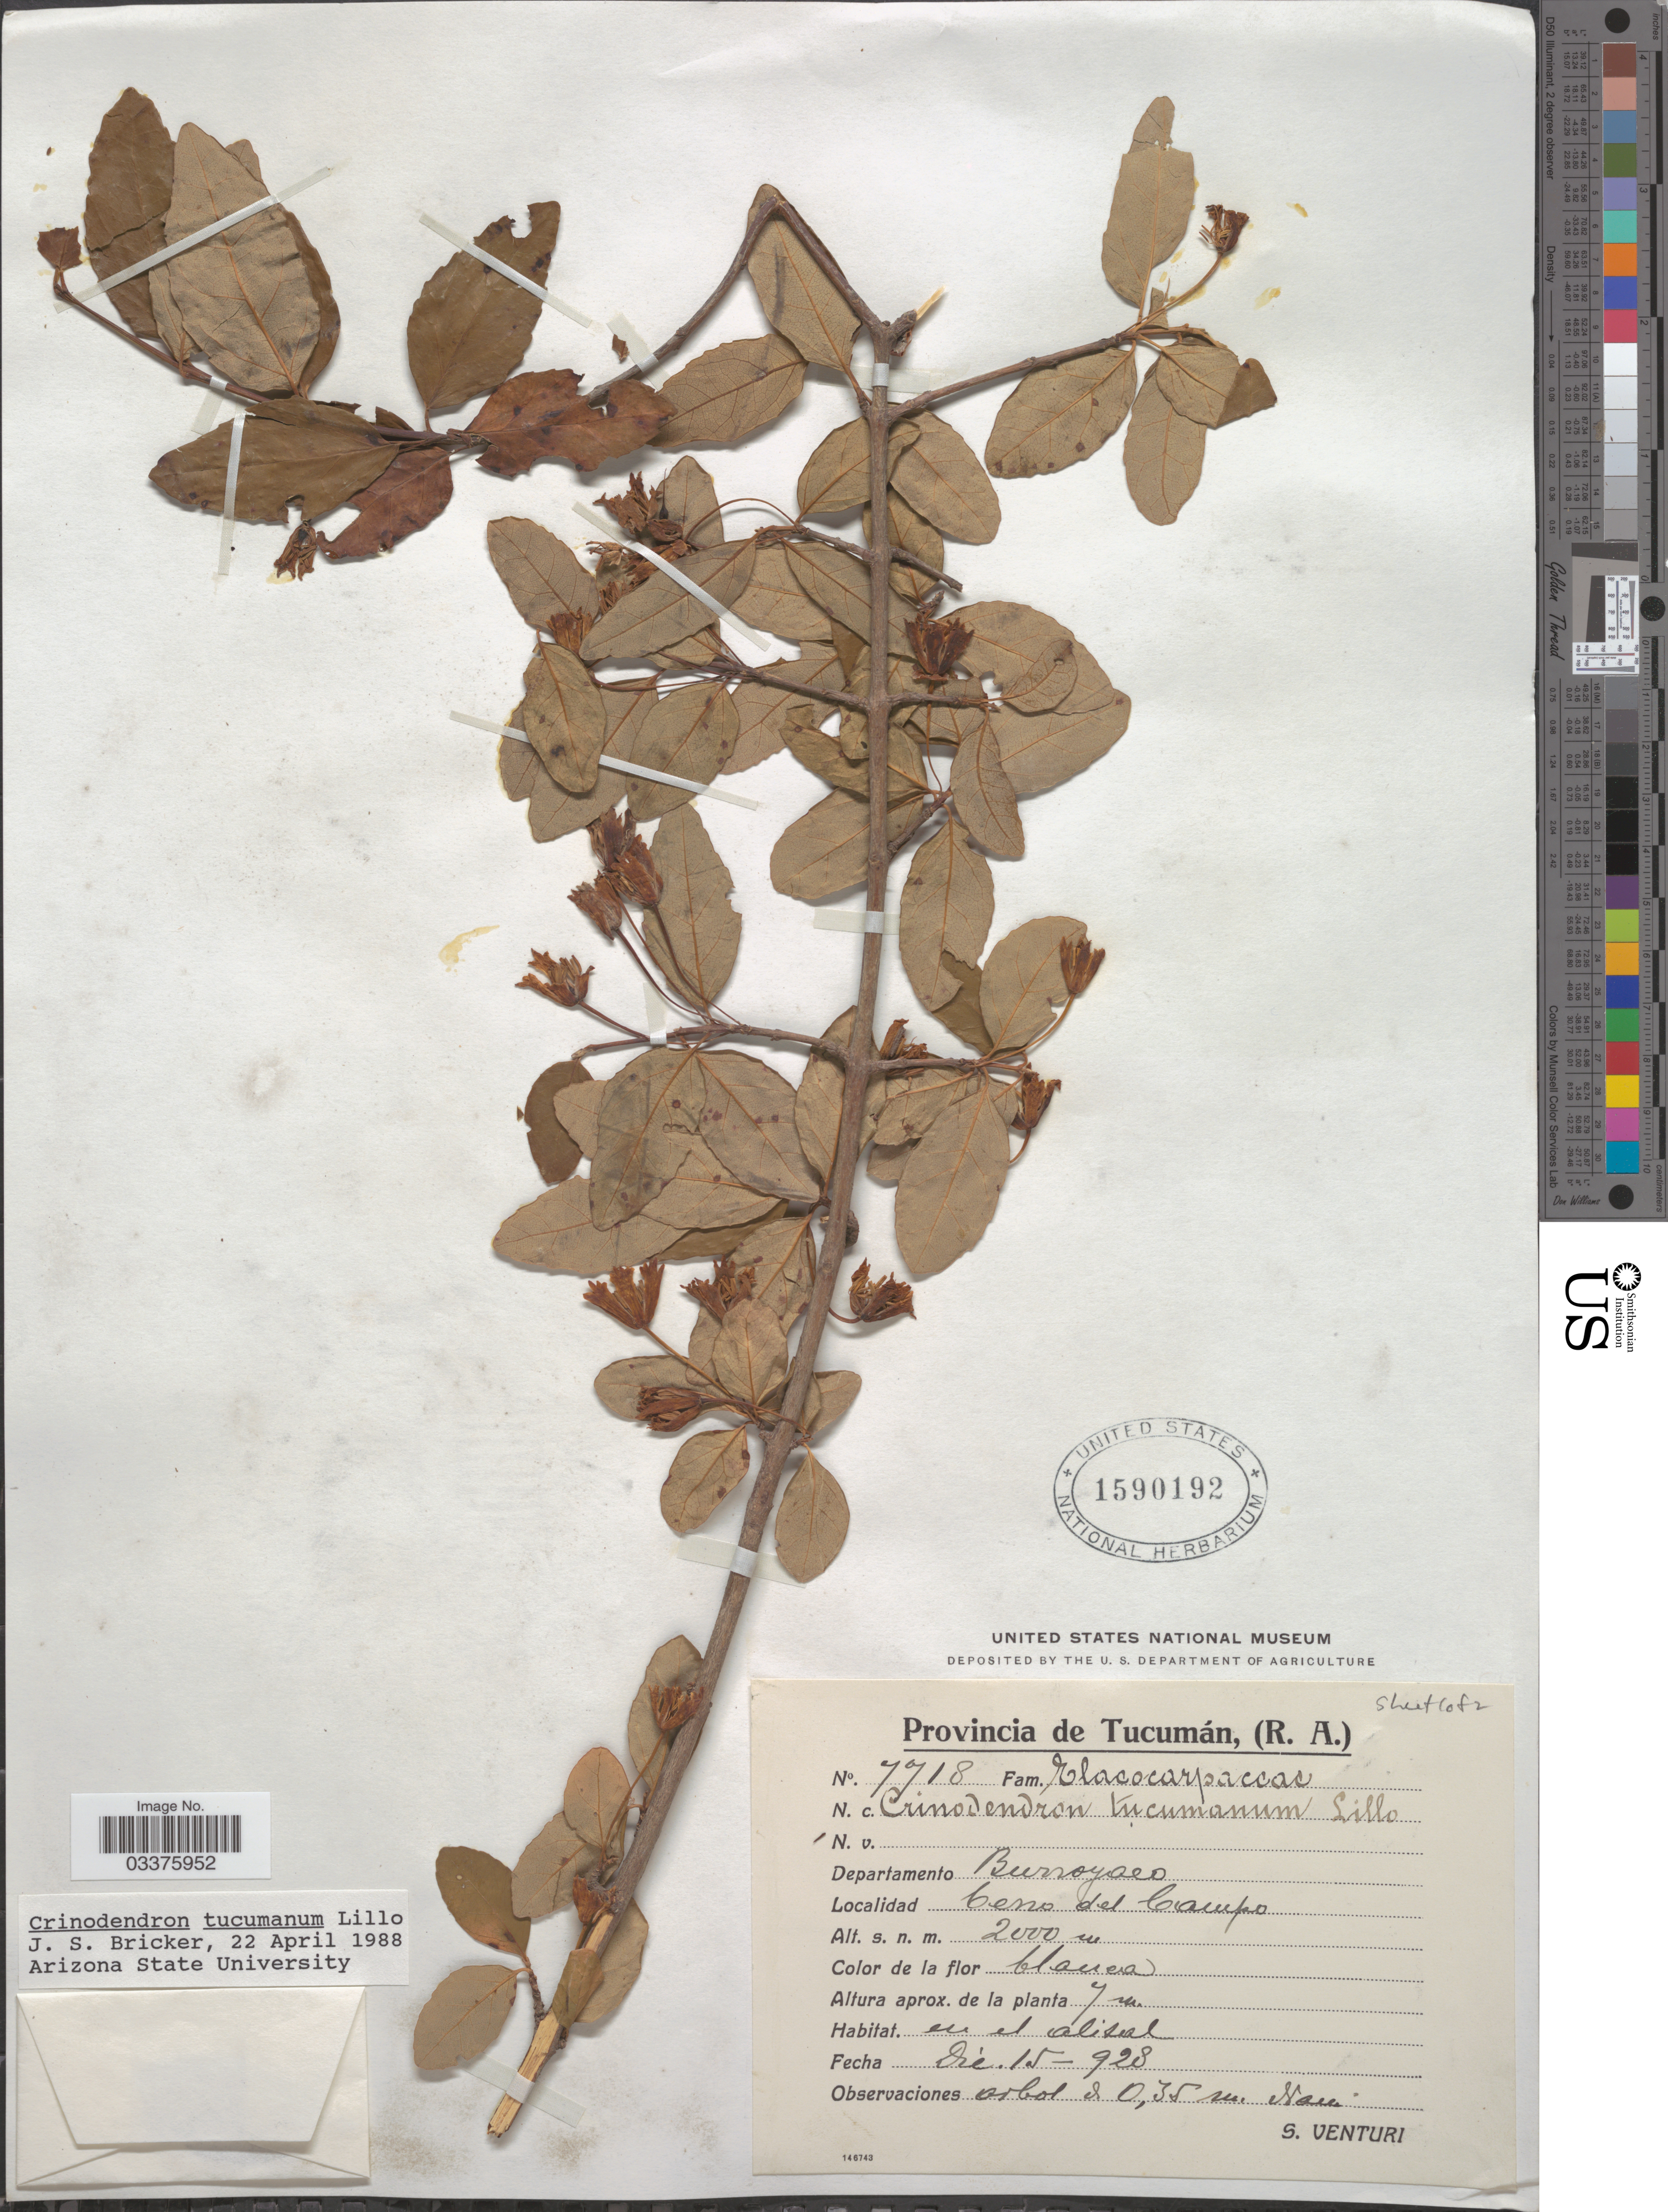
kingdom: Plantae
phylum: Tracheophyta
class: Magnoliopsida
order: Oxalidales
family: Elaeocarpaceae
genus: Crinodendron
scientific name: Crinodendron tucumanum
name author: Lillo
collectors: S. Venturi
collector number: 7718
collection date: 1928-12-15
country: Argentina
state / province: Tucuman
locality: Departamento Burroyaco. Cerro del Campo.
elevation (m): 2000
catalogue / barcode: US 1590192